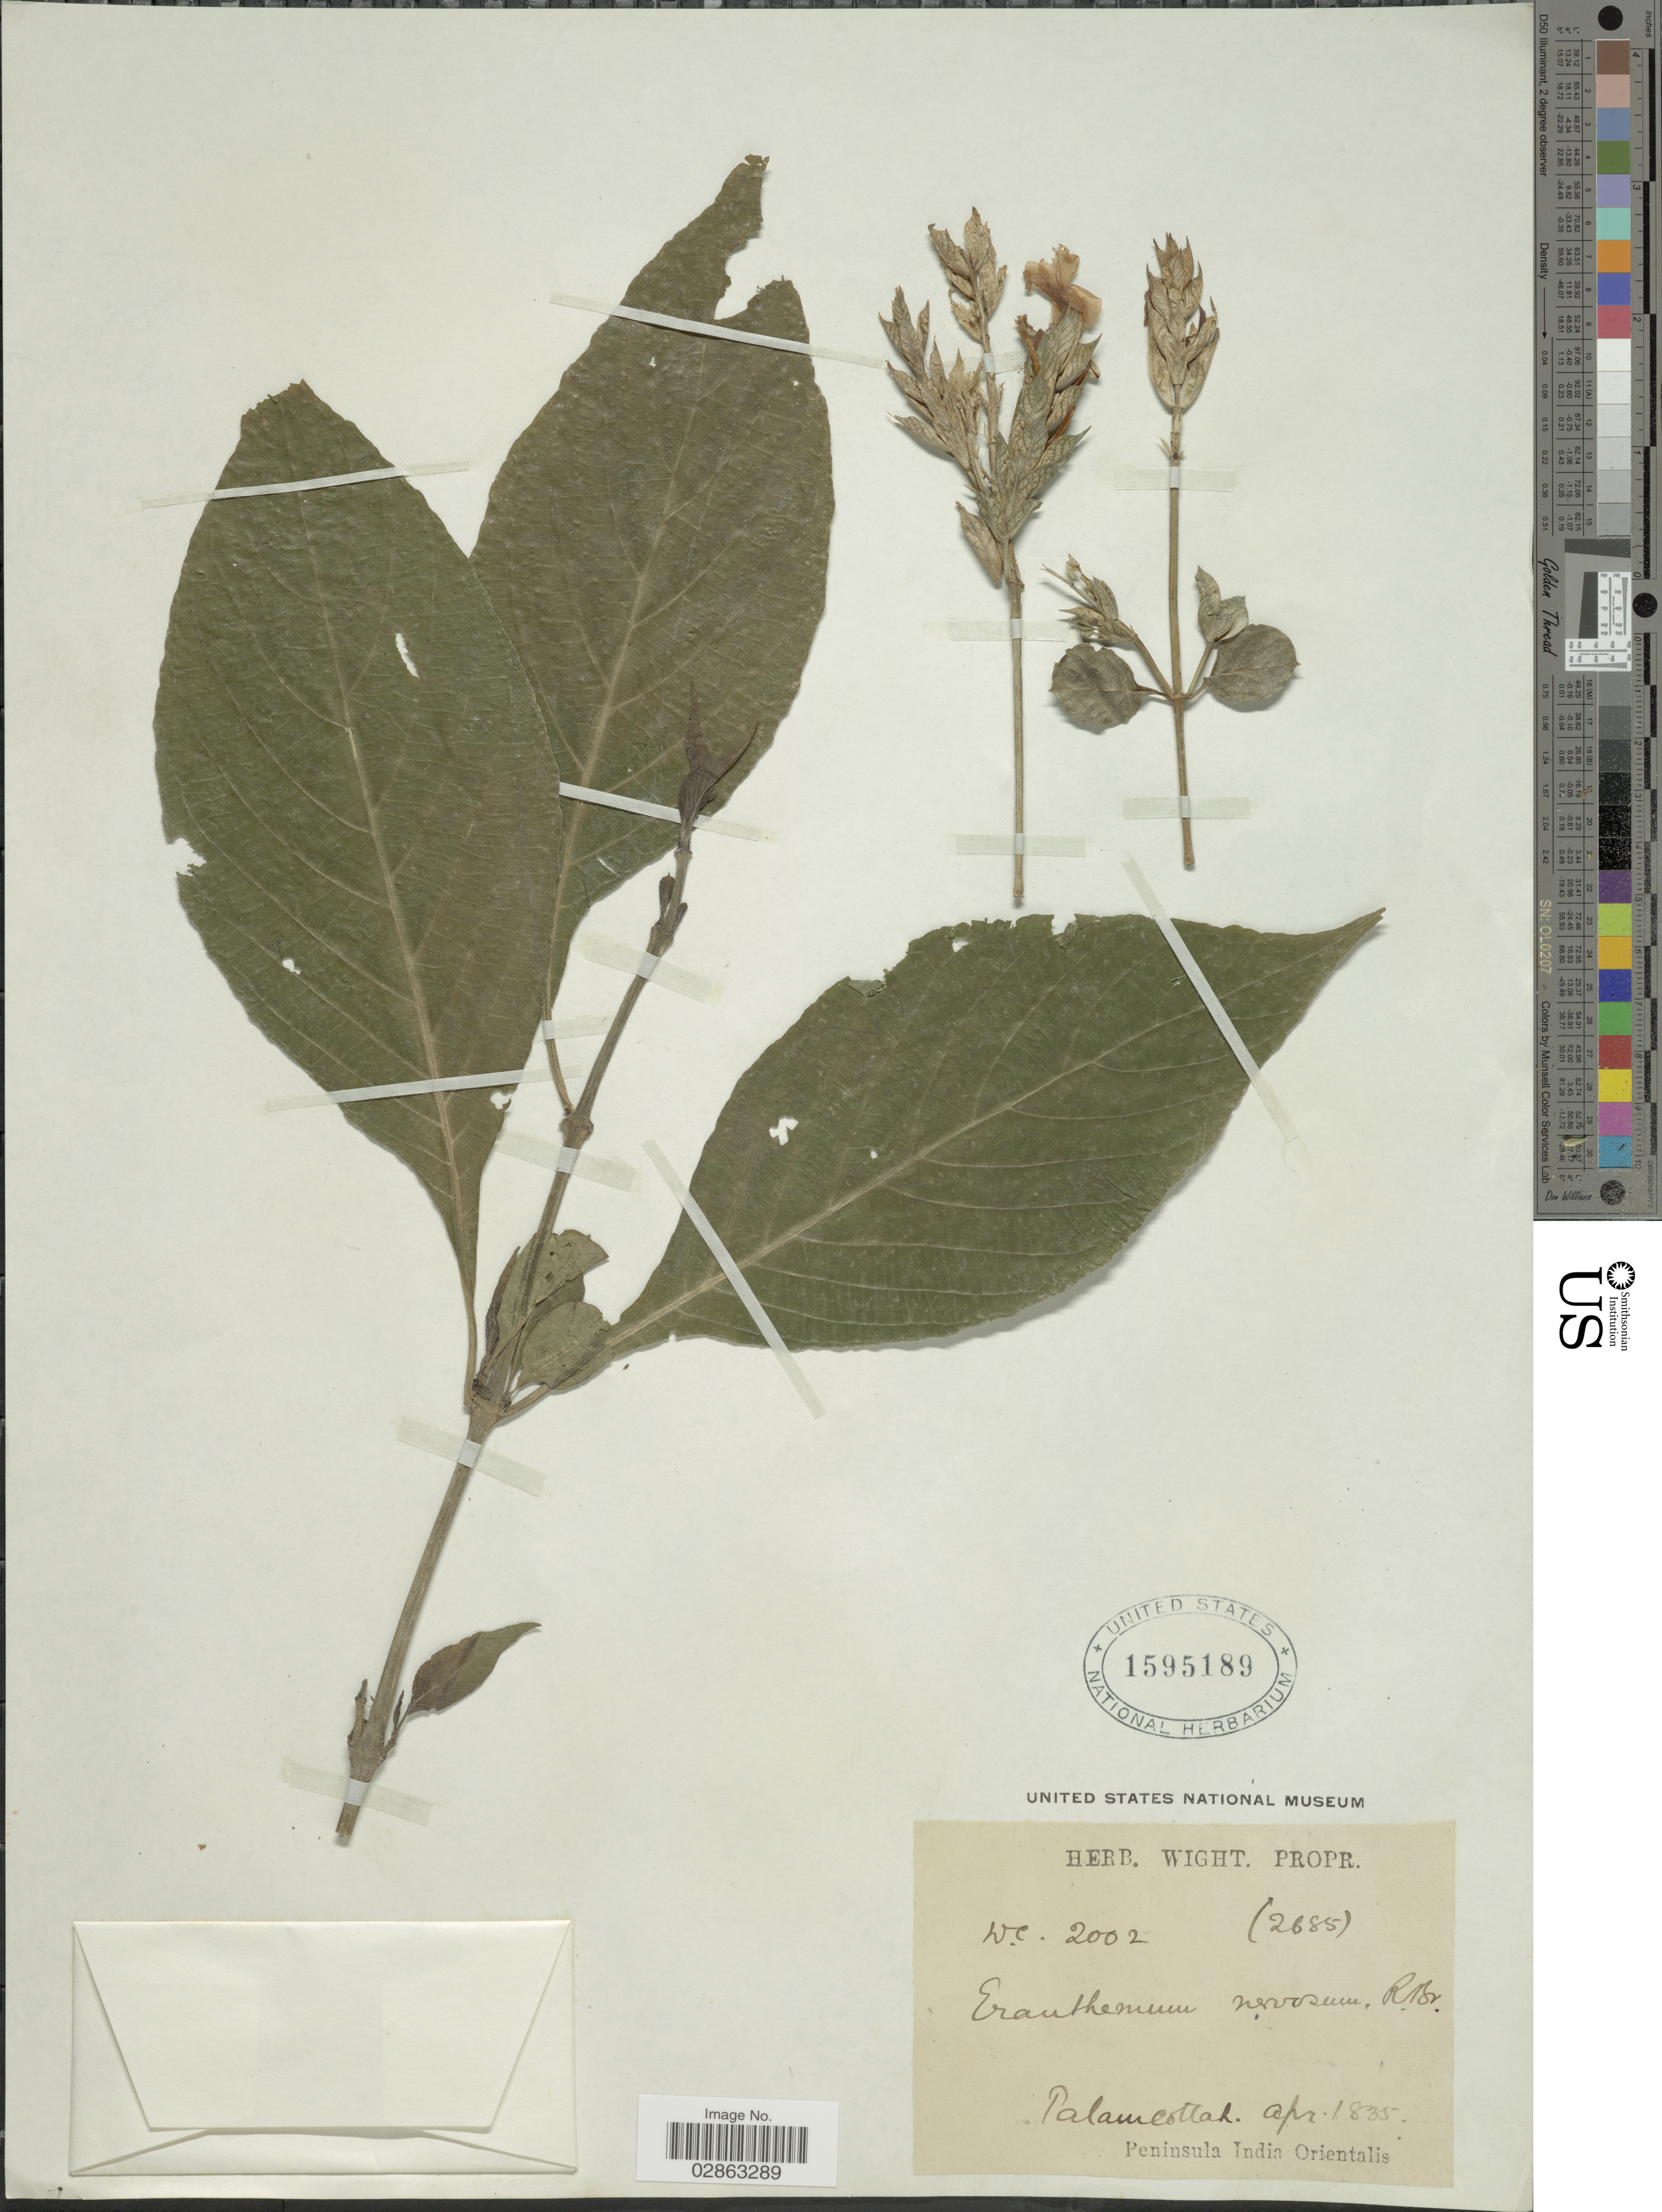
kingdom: Plantae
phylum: Tracheophyta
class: Magnoliopsida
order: Lamiales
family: Acanthaceae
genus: Eranthemum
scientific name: Eranthemum pulchellum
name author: Andrews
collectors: ex Herb. Wight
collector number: D.C.2002 (2685)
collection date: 1935-04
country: India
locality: Palamcottah. Peninsula India Orientalis.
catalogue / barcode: US 1595189